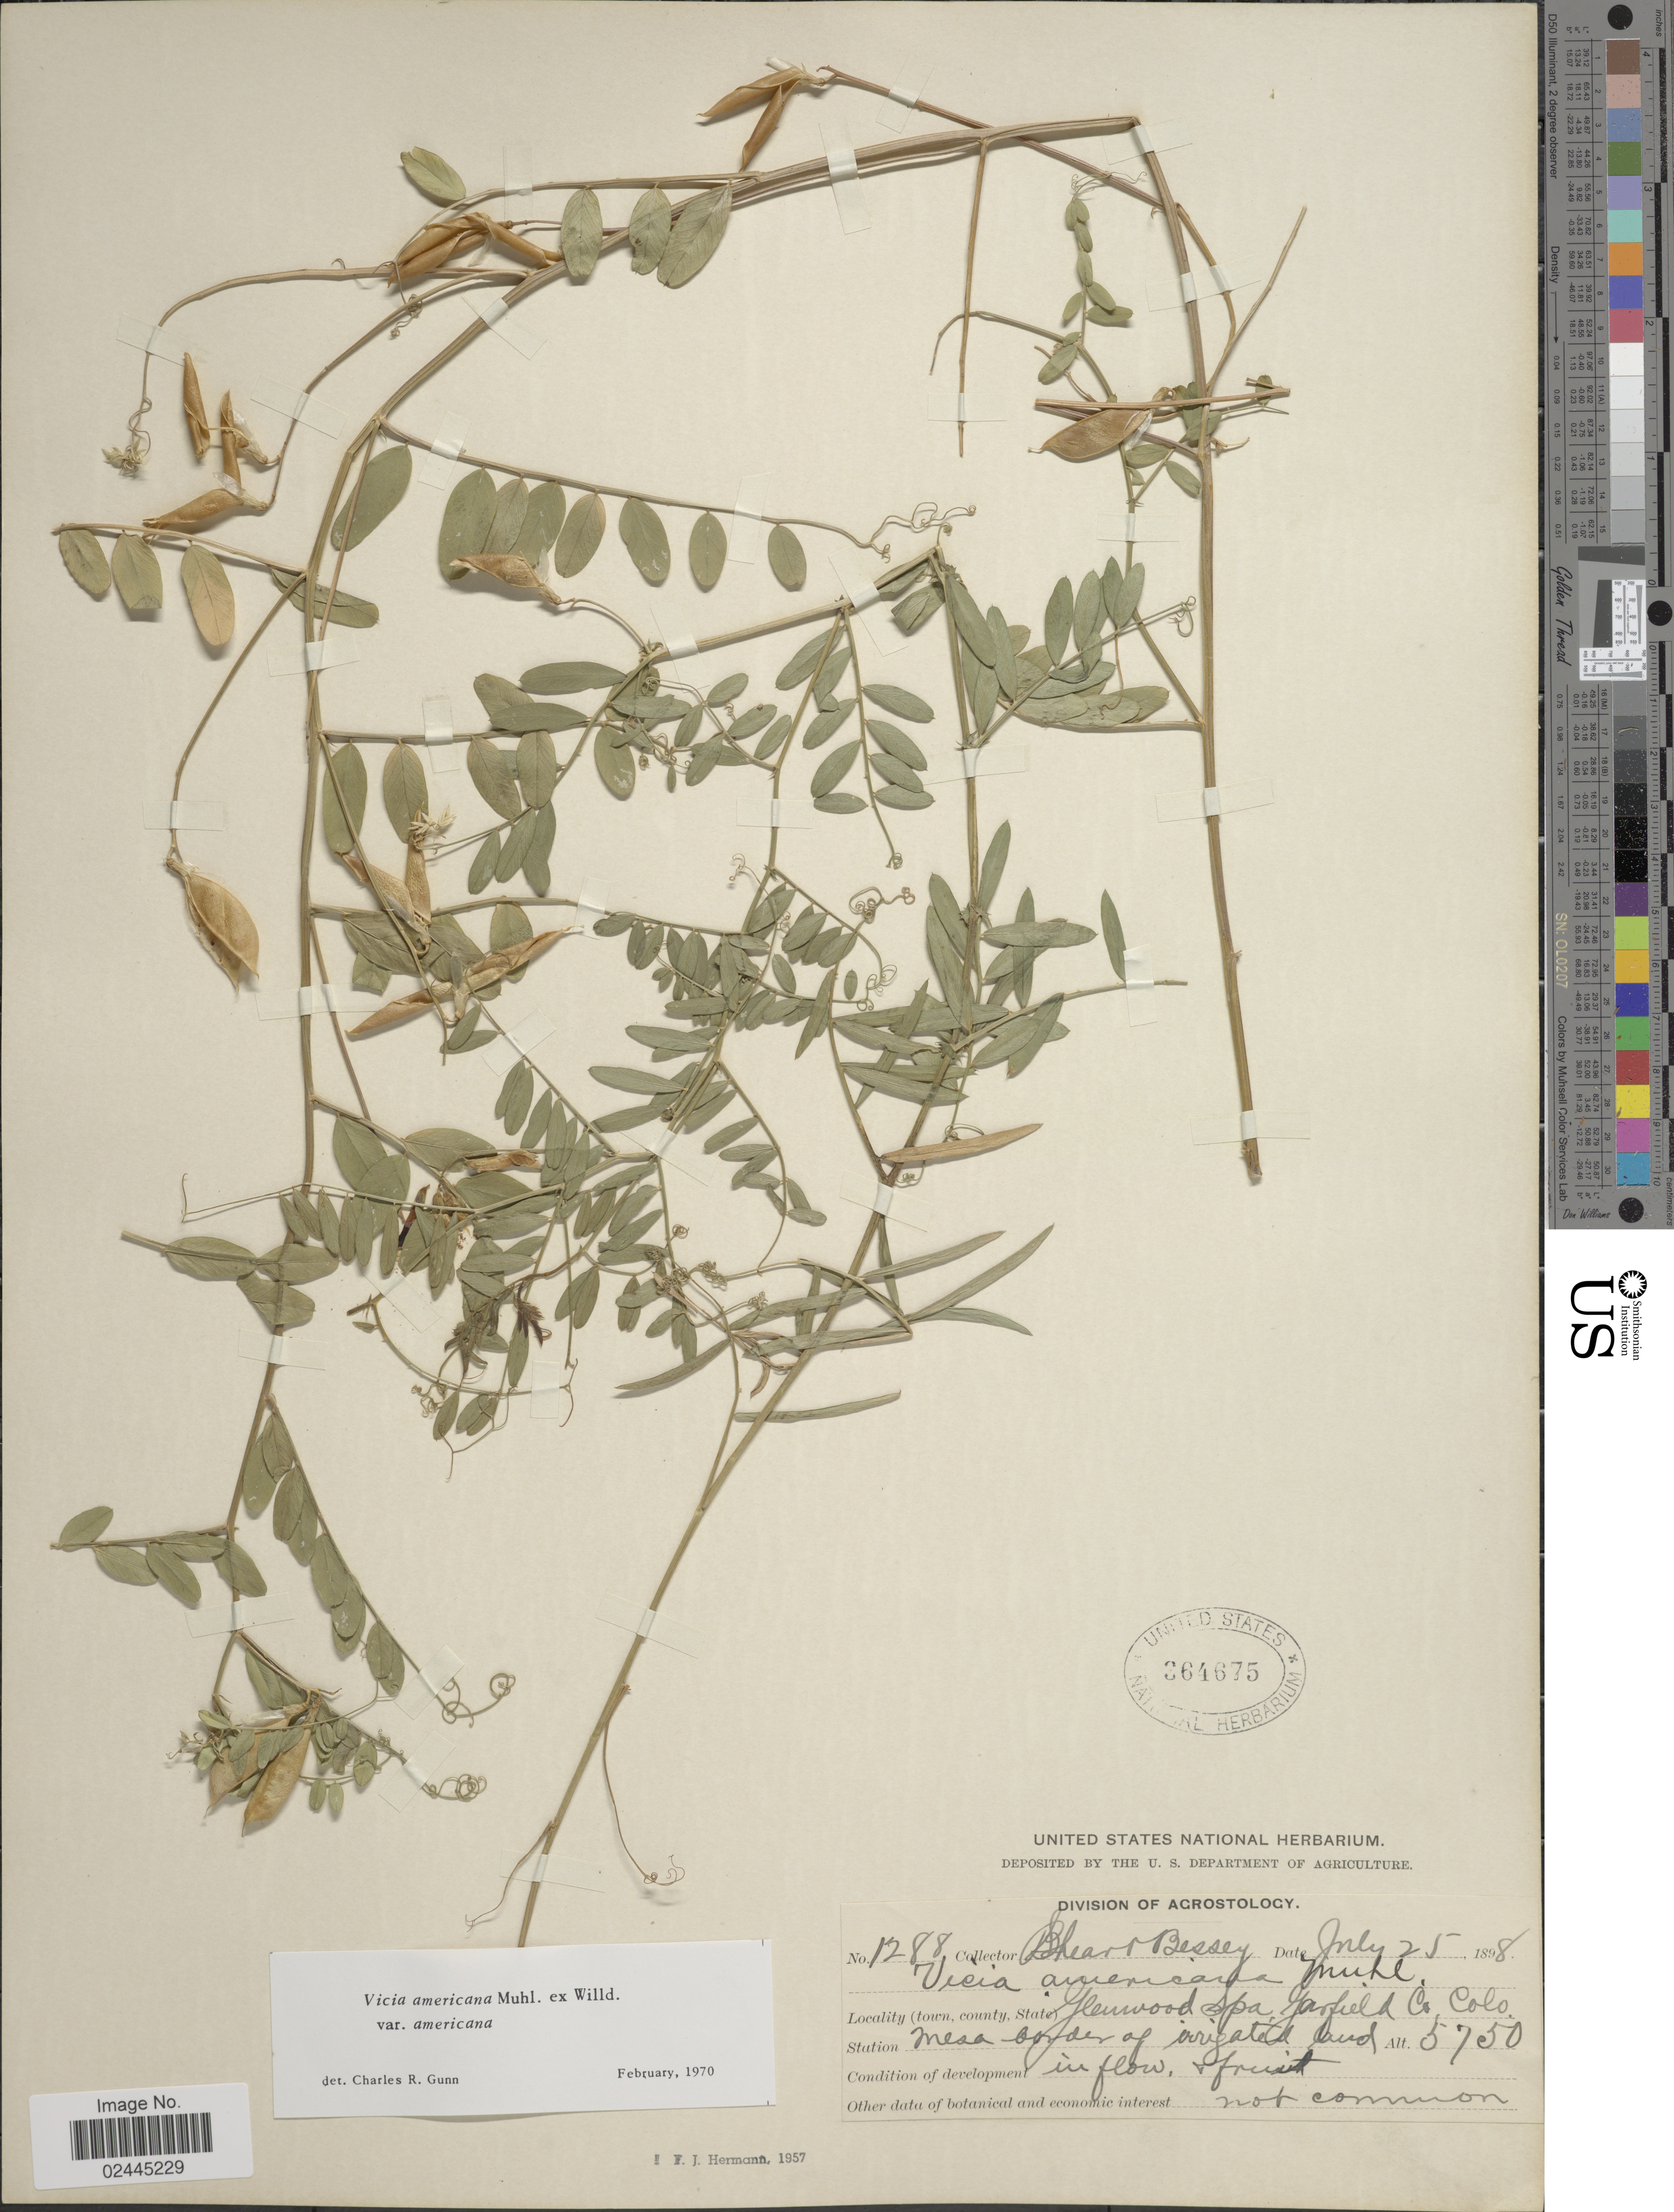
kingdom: Plantae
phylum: Tracheophyta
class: Magnoliopsida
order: Fabales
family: Fabaceae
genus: Vicia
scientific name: Vicia americana var. americana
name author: Muhl. ex Willd.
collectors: -- Shear & -. Bessey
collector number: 1288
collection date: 1898-07-25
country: United States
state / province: Colorado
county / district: Garfield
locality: Glenwood spa. Garfield Co. Mesa border of irrigated land.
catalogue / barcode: US 364675